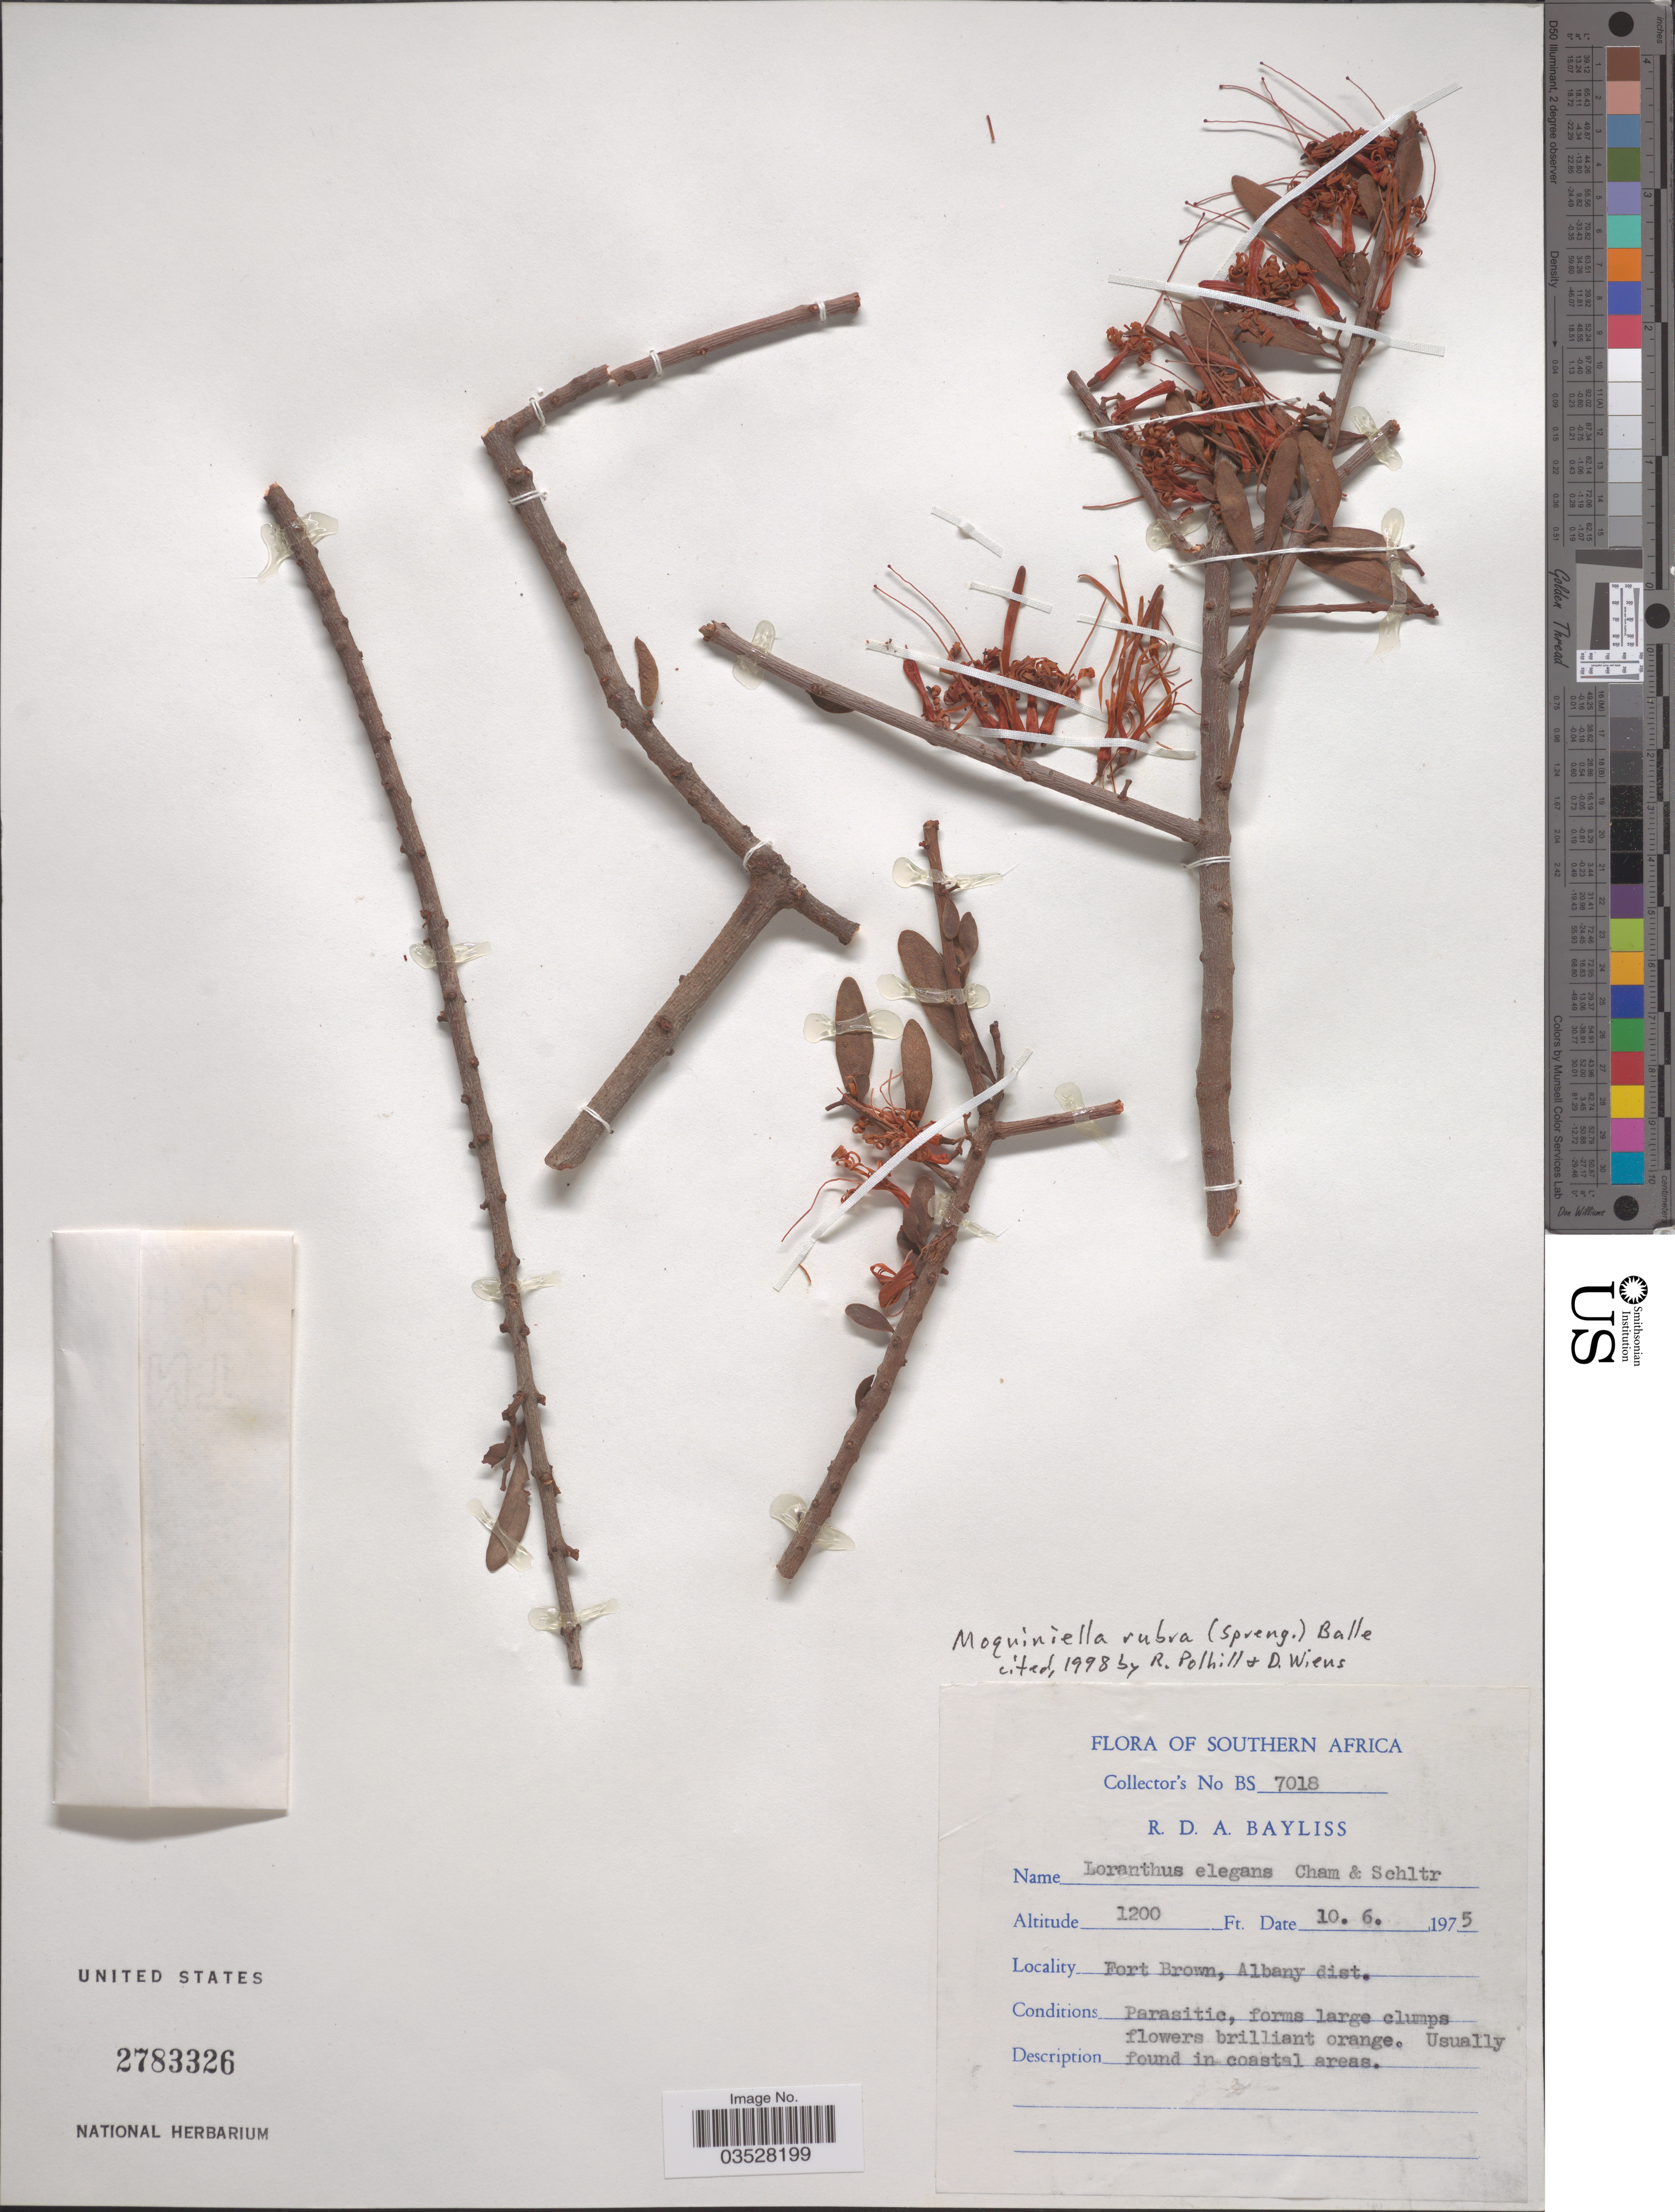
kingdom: Plantae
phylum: Tracheophyta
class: Magnoliopsida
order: Santalales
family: Loranthaceae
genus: Moquiniella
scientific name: Moquiniella rubra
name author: (A. Spreng.) Balle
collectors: R. Bayliss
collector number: BS7018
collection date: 1975-06-10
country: South Africa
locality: Southern Africa. Fort Brown, Albany dist.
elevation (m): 366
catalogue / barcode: US 2783326